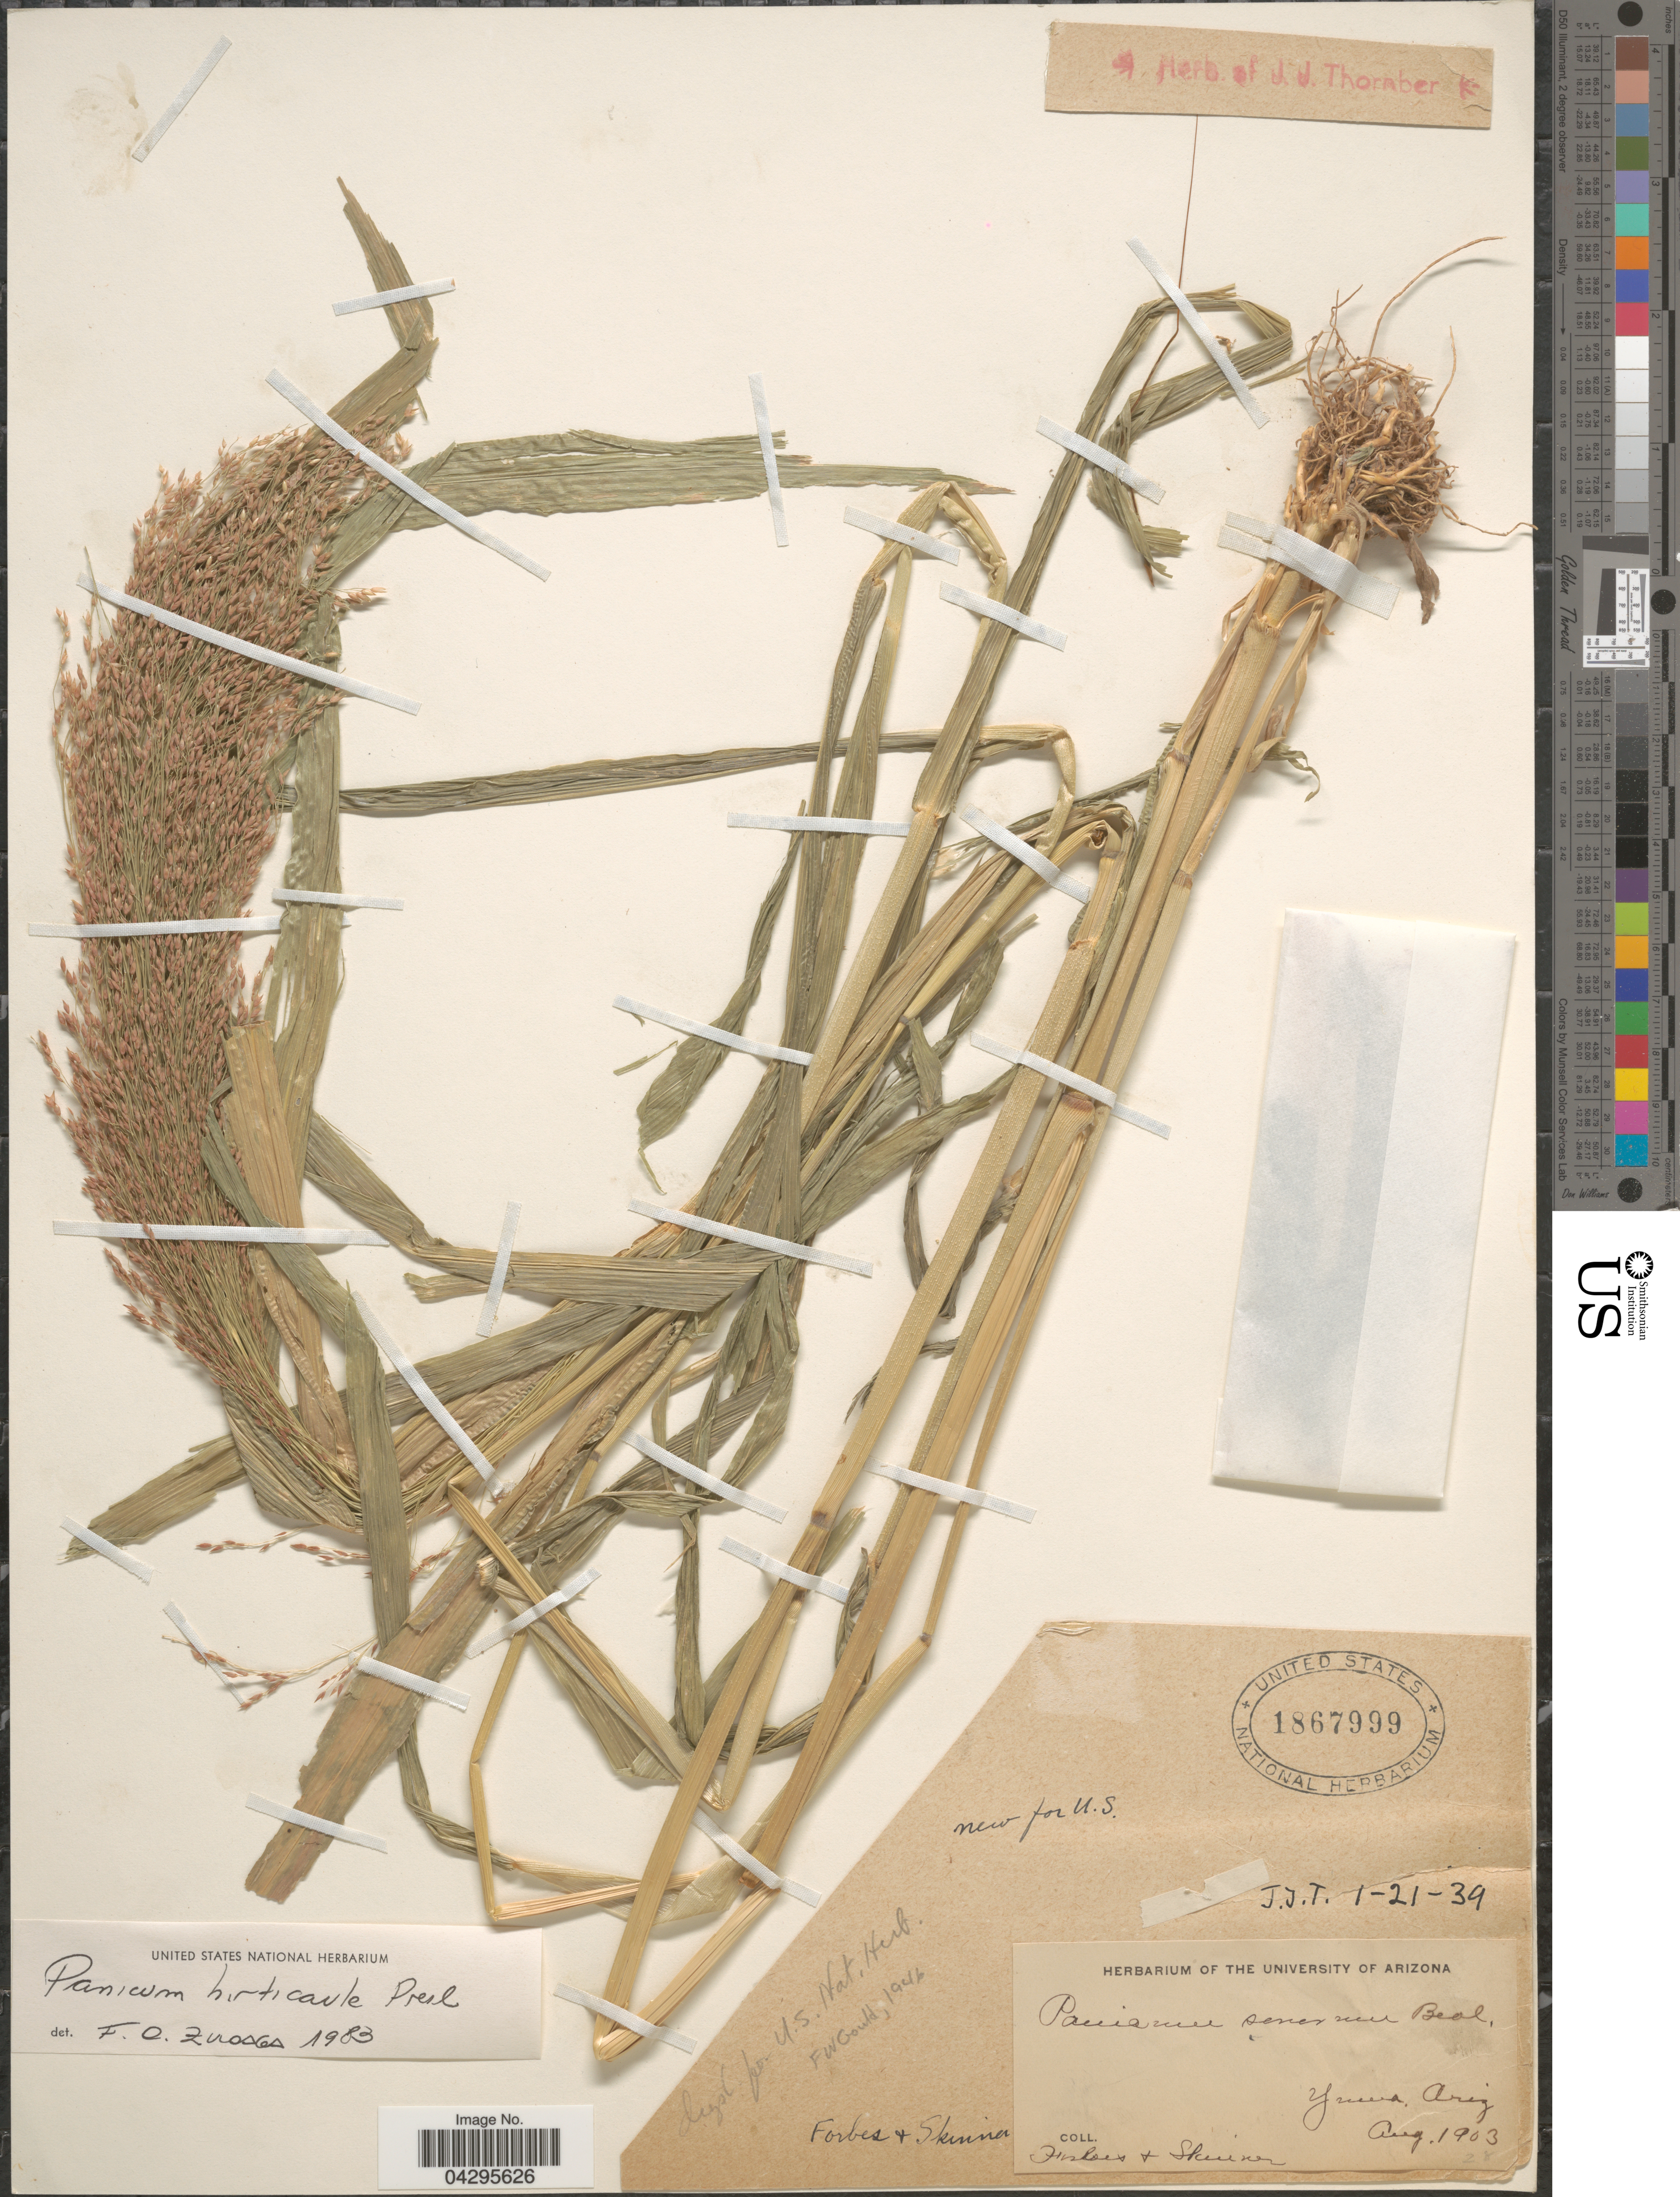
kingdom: Plantae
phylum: Tracheophyta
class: Liliopsida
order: Poales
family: Poaceae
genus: Panicum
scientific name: Panicum hirticaule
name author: J. Presl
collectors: -. Forbes & -. Skinner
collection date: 1903-08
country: United States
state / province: Arizona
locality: Yuwa.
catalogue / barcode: US 1867999